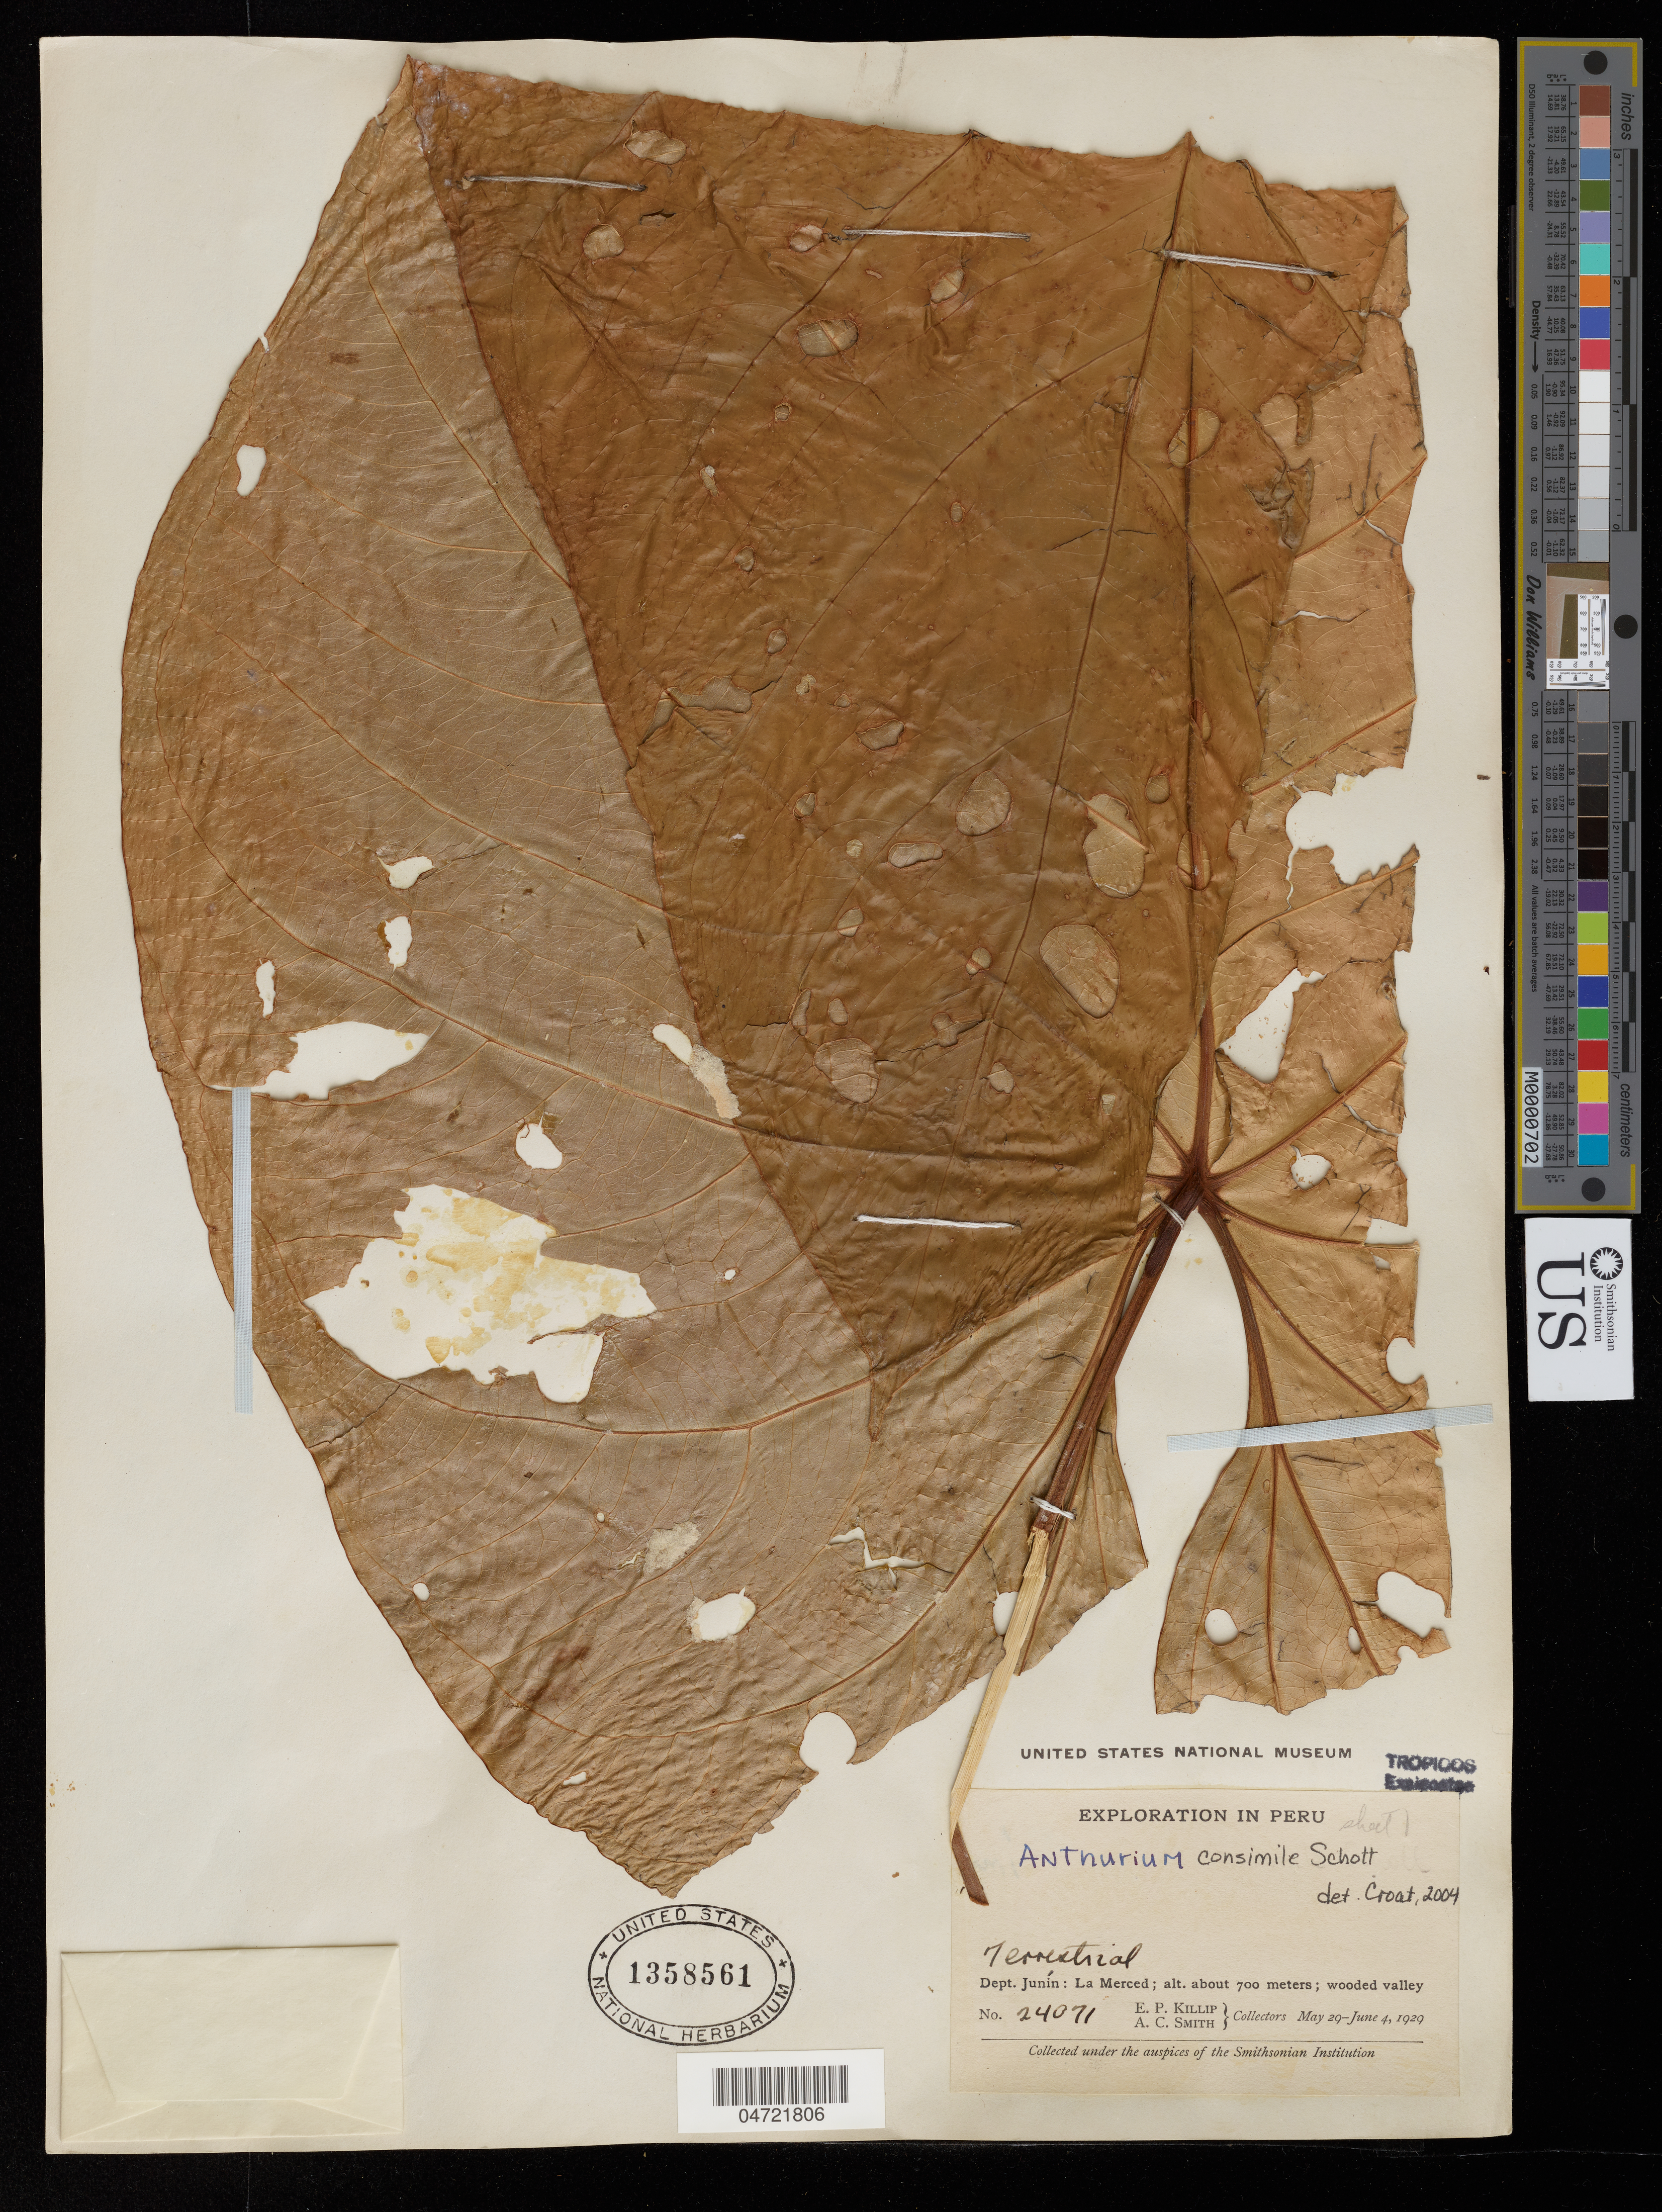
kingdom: Plantae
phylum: Tracheophyta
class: Liliopsida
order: Alismatales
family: Araceae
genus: Heteropsis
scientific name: Heteropsis tenuispadix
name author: G.S. Bunting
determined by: Croat, Thomas B., Missouri Botanical Garden (MO)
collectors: S. Mori & A. Bolten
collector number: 8461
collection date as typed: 12-Oct-76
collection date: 1976-10-12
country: Suriname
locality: Lely Mts., 175 km SSE of Paramaribo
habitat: East slope of plateau no. 1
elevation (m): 500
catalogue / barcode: US 2825153